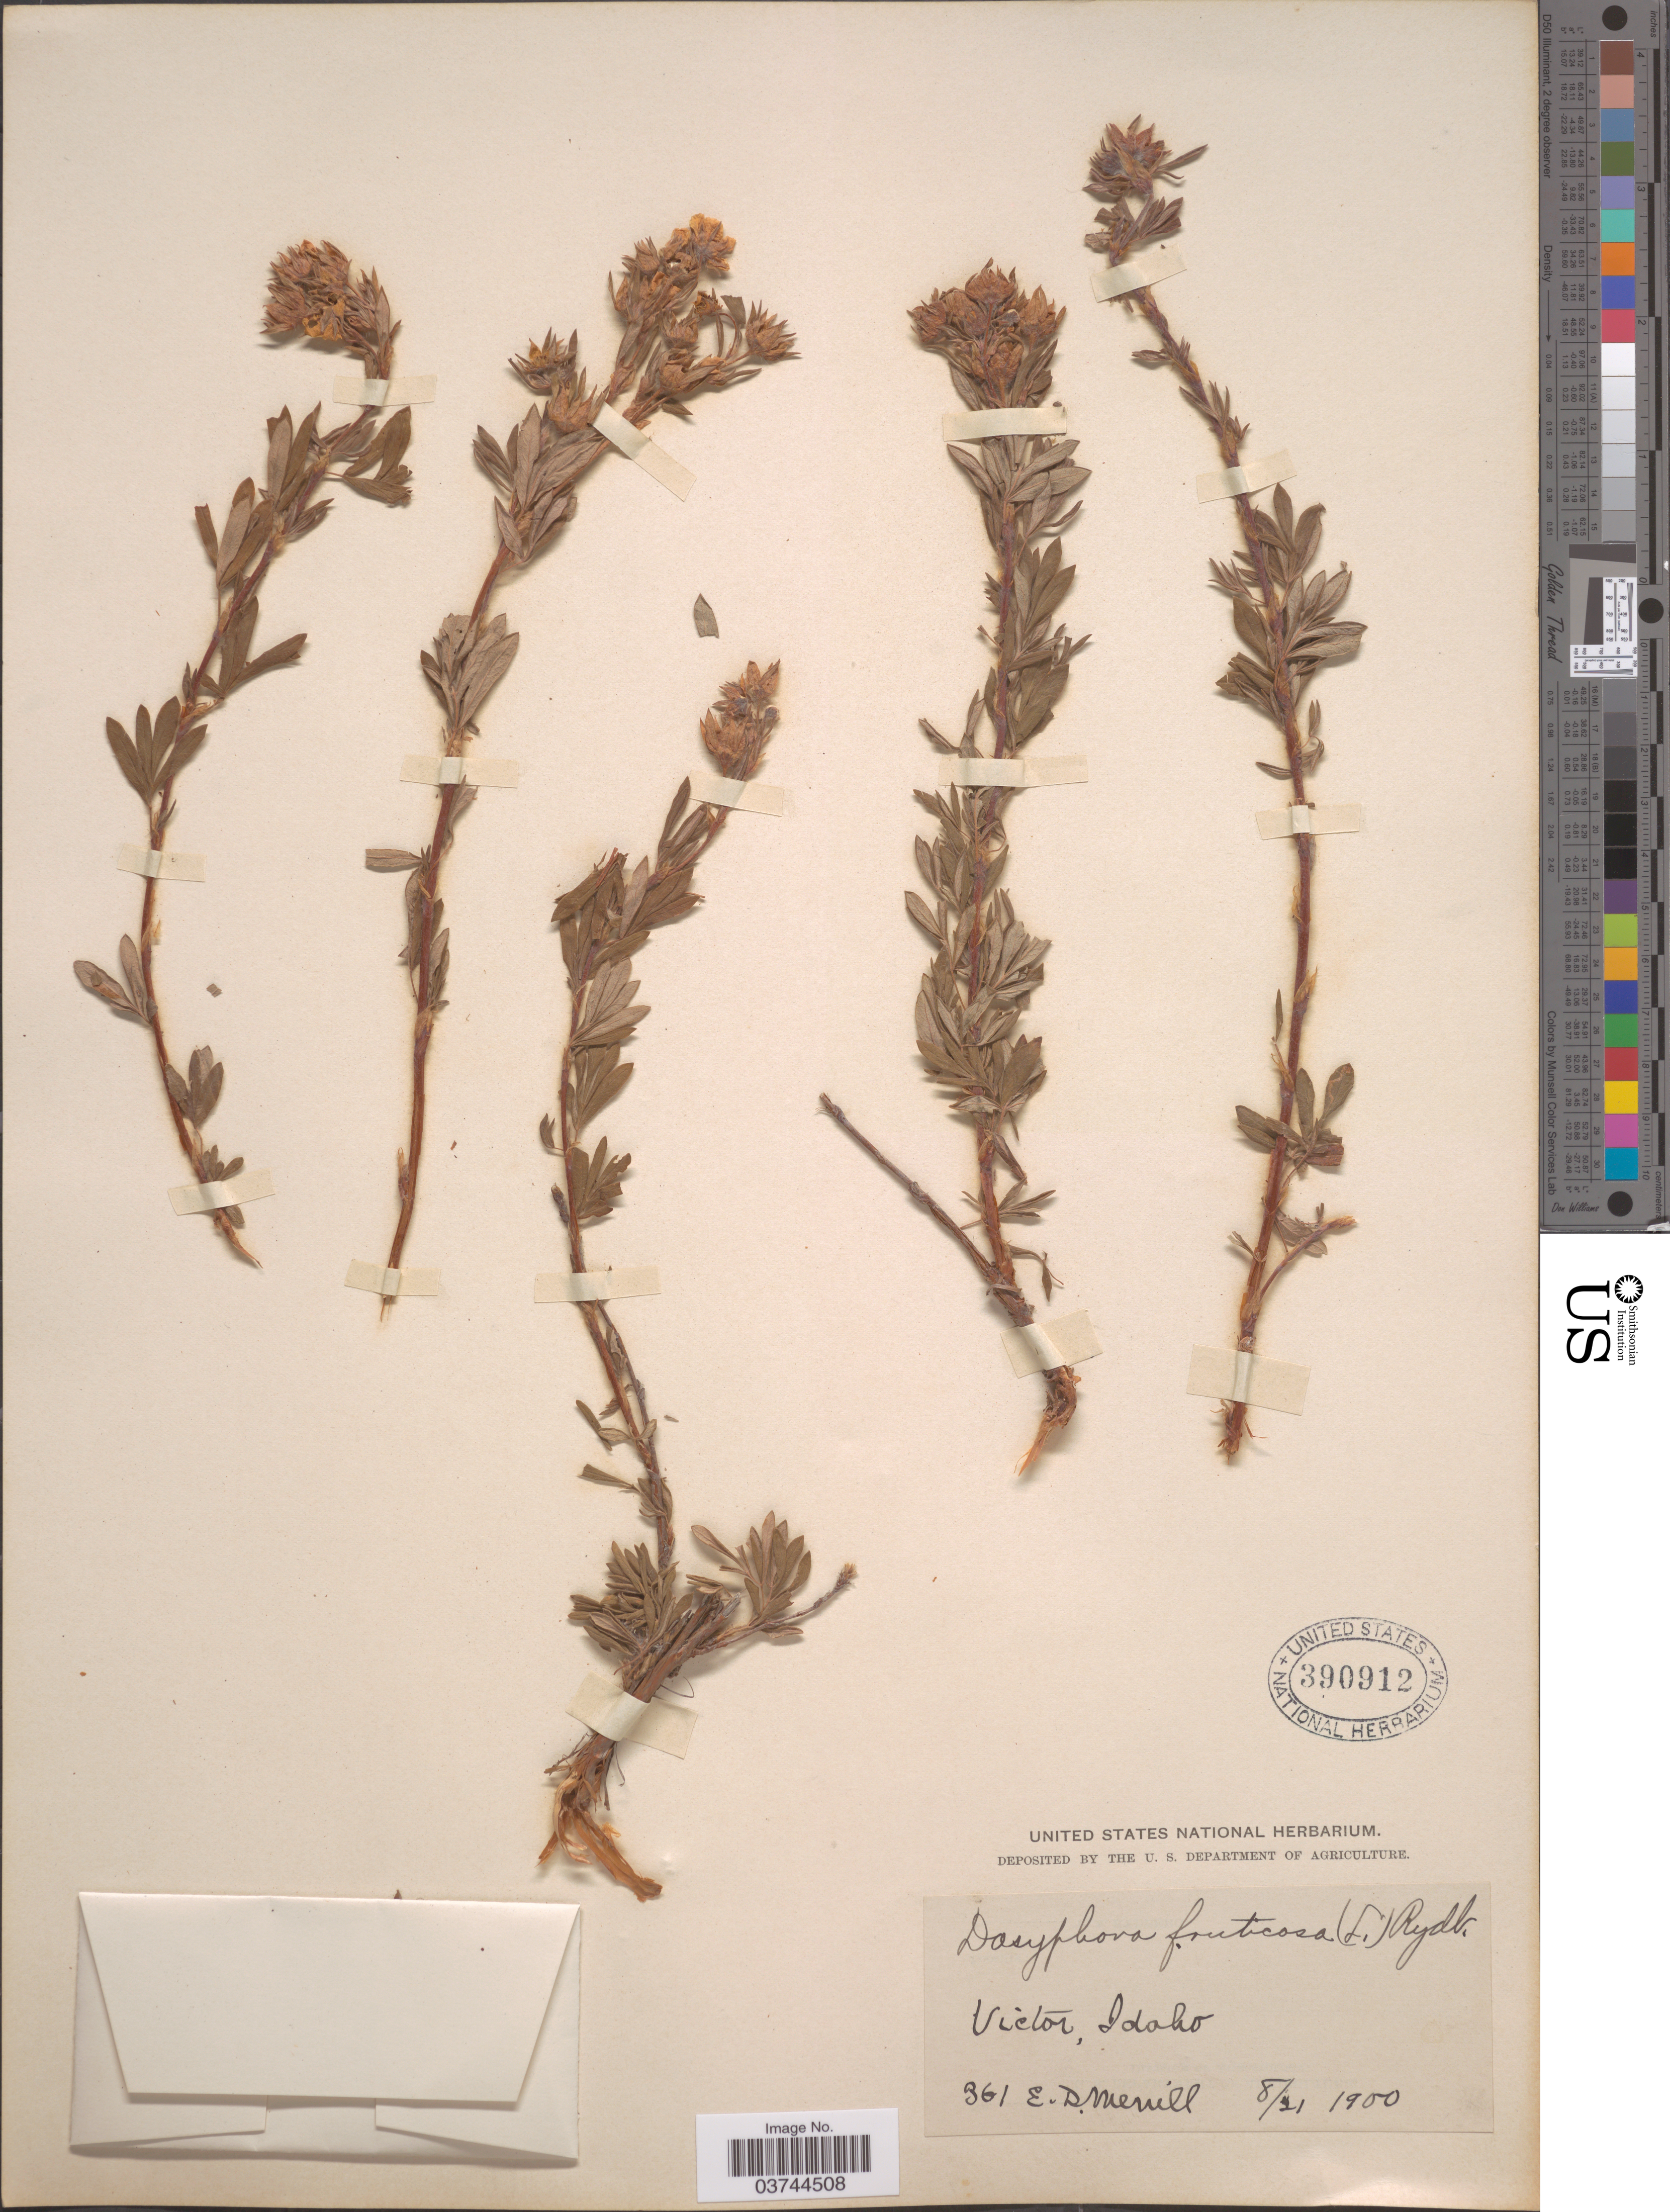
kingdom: Plantae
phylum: Tracheophyta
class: Magnoliopsida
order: Rosales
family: Rosaceae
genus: Dasiphora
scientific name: Dasiphora fruticosa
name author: (L.) Rydb.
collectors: E. D. Merrill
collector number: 361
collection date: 1900-08-21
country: United States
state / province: Idaho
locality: Victor.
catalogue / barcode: US 390912